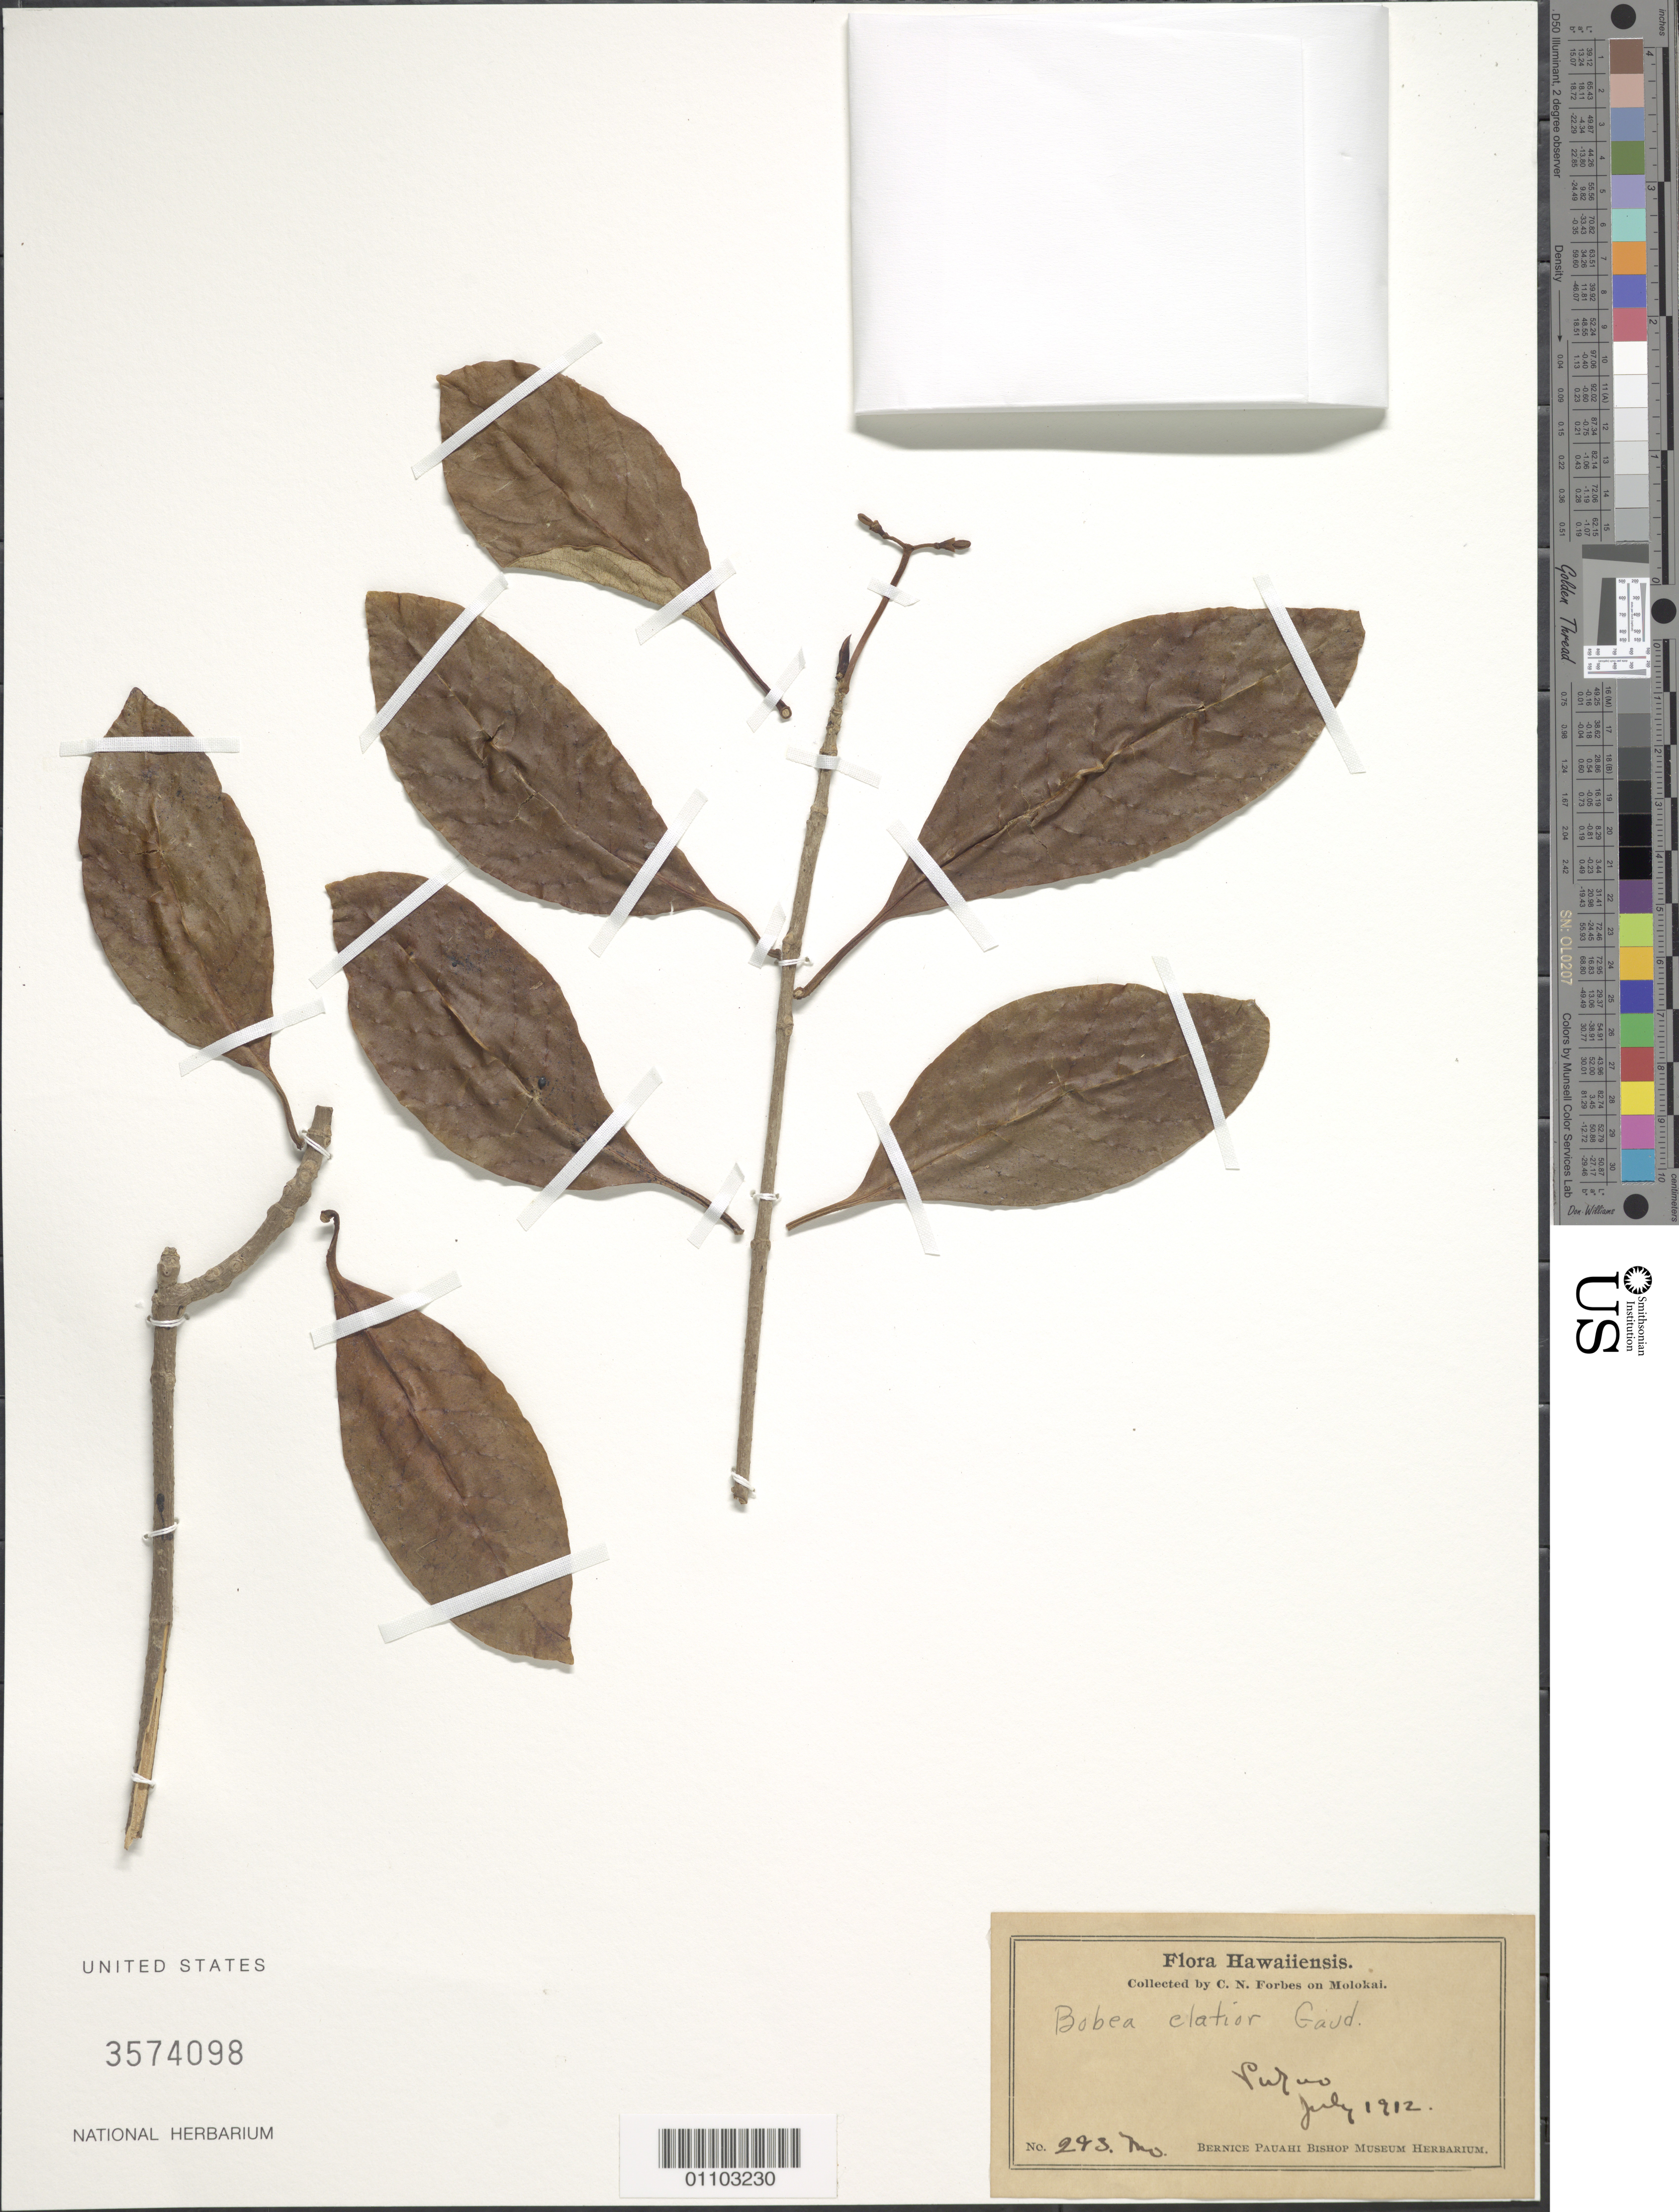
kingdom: Plantae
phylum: Tracheophyta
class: Magnoliopsida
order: Gentianales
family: Rubiaceae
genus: Bobea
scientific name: Bobea elatior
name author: Gaudich.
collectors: C. N. Forbes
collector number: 293.MOForbes, mar 1920Forbes, mar 1920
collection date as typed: Jul 1912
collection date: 1912-07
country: United States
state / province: Hawaii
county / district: Maui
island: Moloka'i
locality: Pukoo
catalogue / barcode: US 3574098